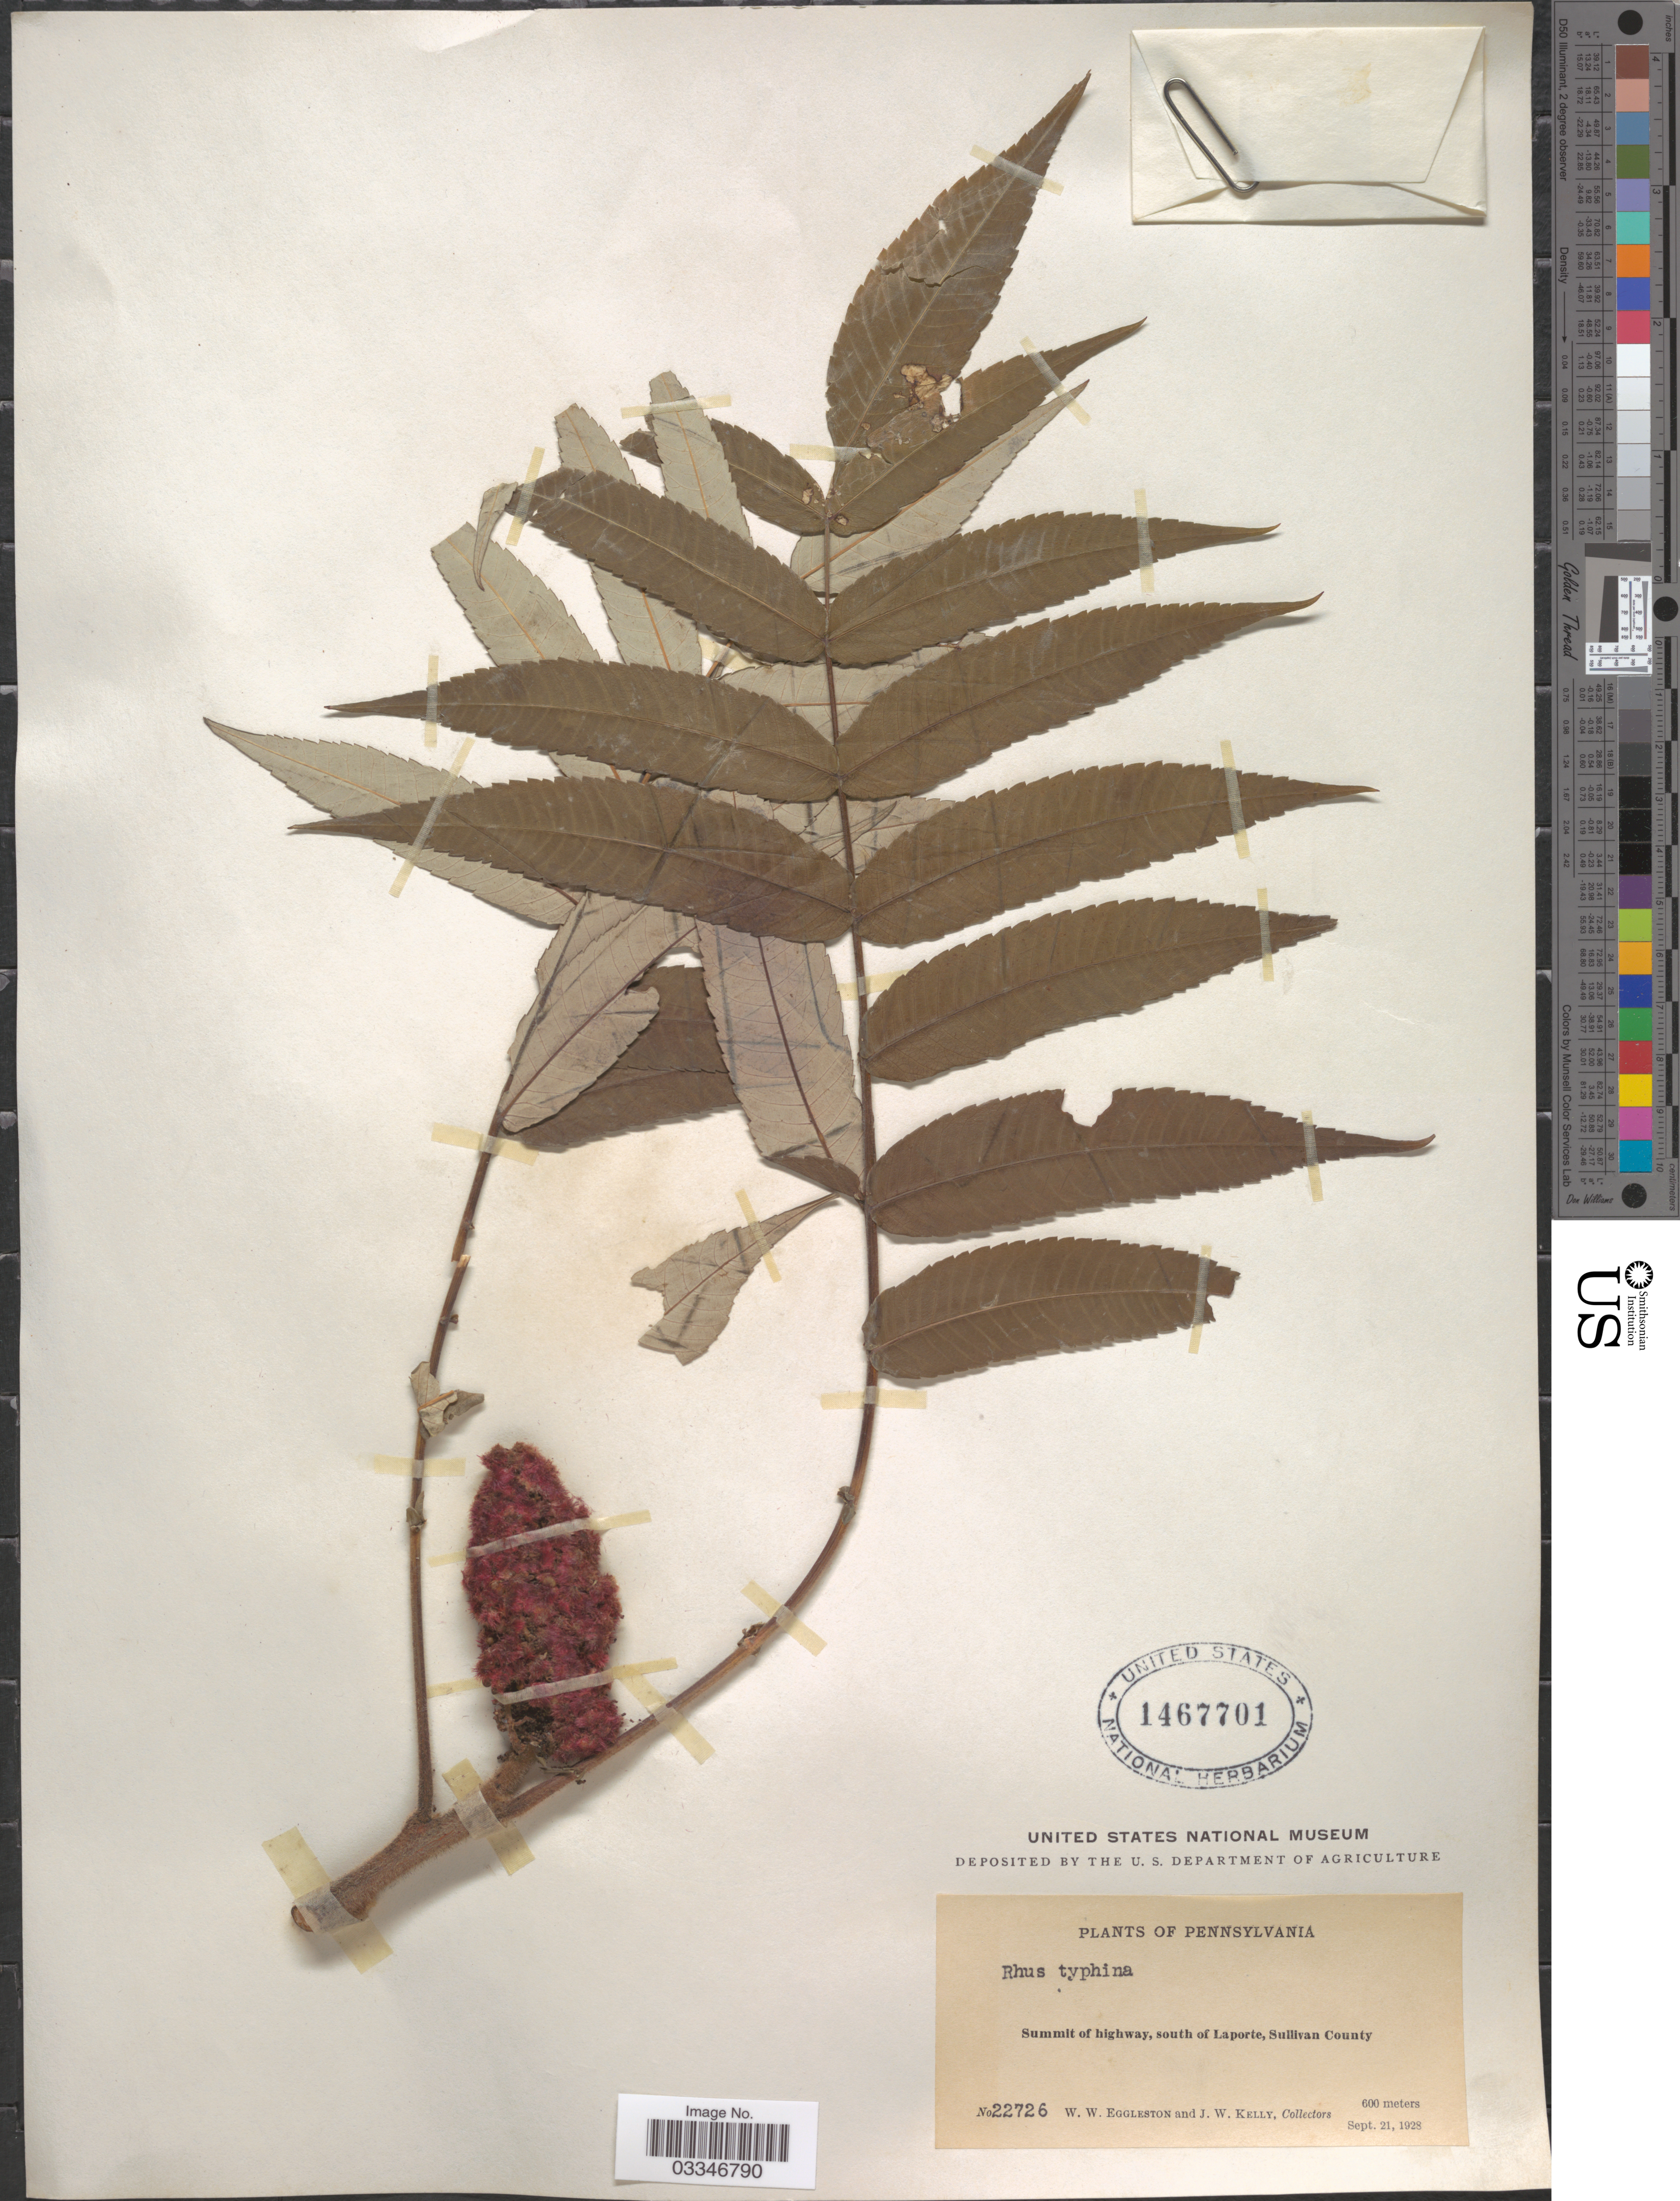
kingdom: Plantae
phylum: Tracheophyta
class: Magnoliopsida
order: Sapindales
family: Anacardiaceae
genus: Rhus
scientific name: Rhus typhina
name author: L.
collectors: W. W. Eggleston & J. Kelly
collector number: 22726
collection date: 1928-09-21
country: United States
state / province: Pennsylvania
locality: Summit of highway, south of Laporte, Sullivan County.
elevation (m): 600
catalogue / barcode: US 1467701